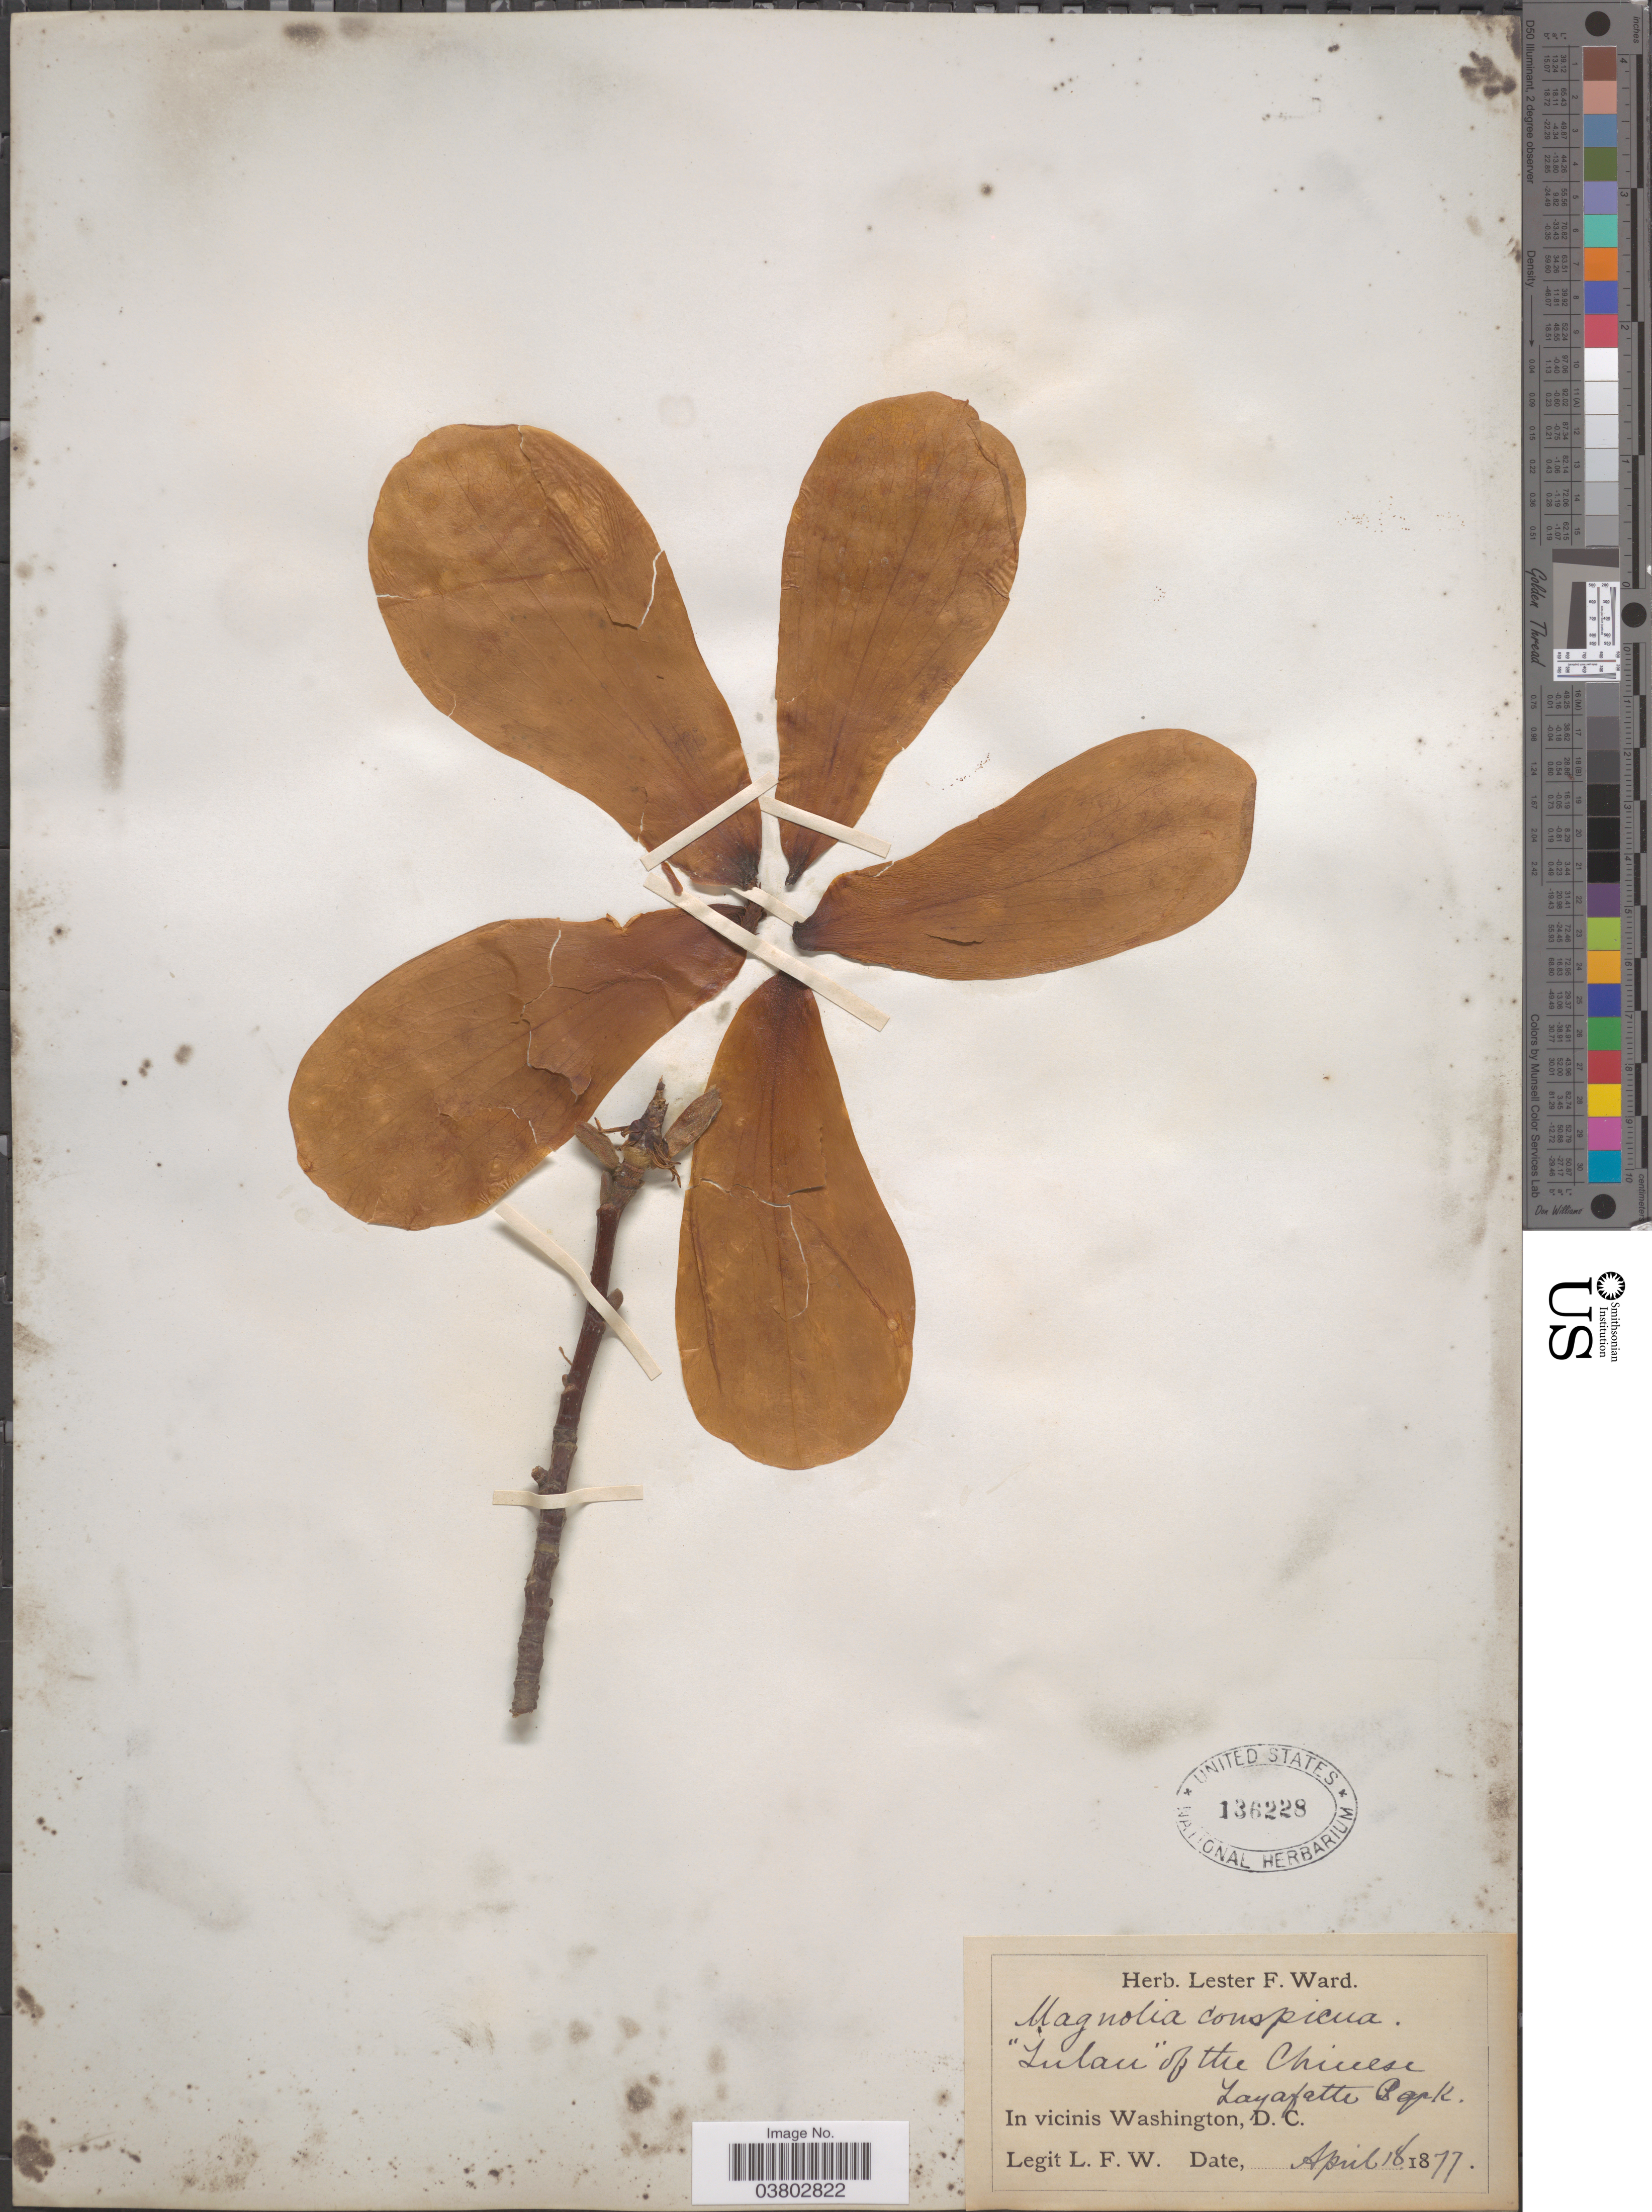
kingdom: Plantae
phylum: Tracheophyta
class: Magnoliopsida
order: Magnoliales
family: Magnoliaceae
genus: Magnolia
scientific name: Magnolia conspicua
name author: Salisb.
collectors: L. F. Ward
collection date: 1877-04-18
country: United States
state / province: District of Columbia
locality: In vicinis Washington. Layafatte Park.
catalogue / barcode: US 136228